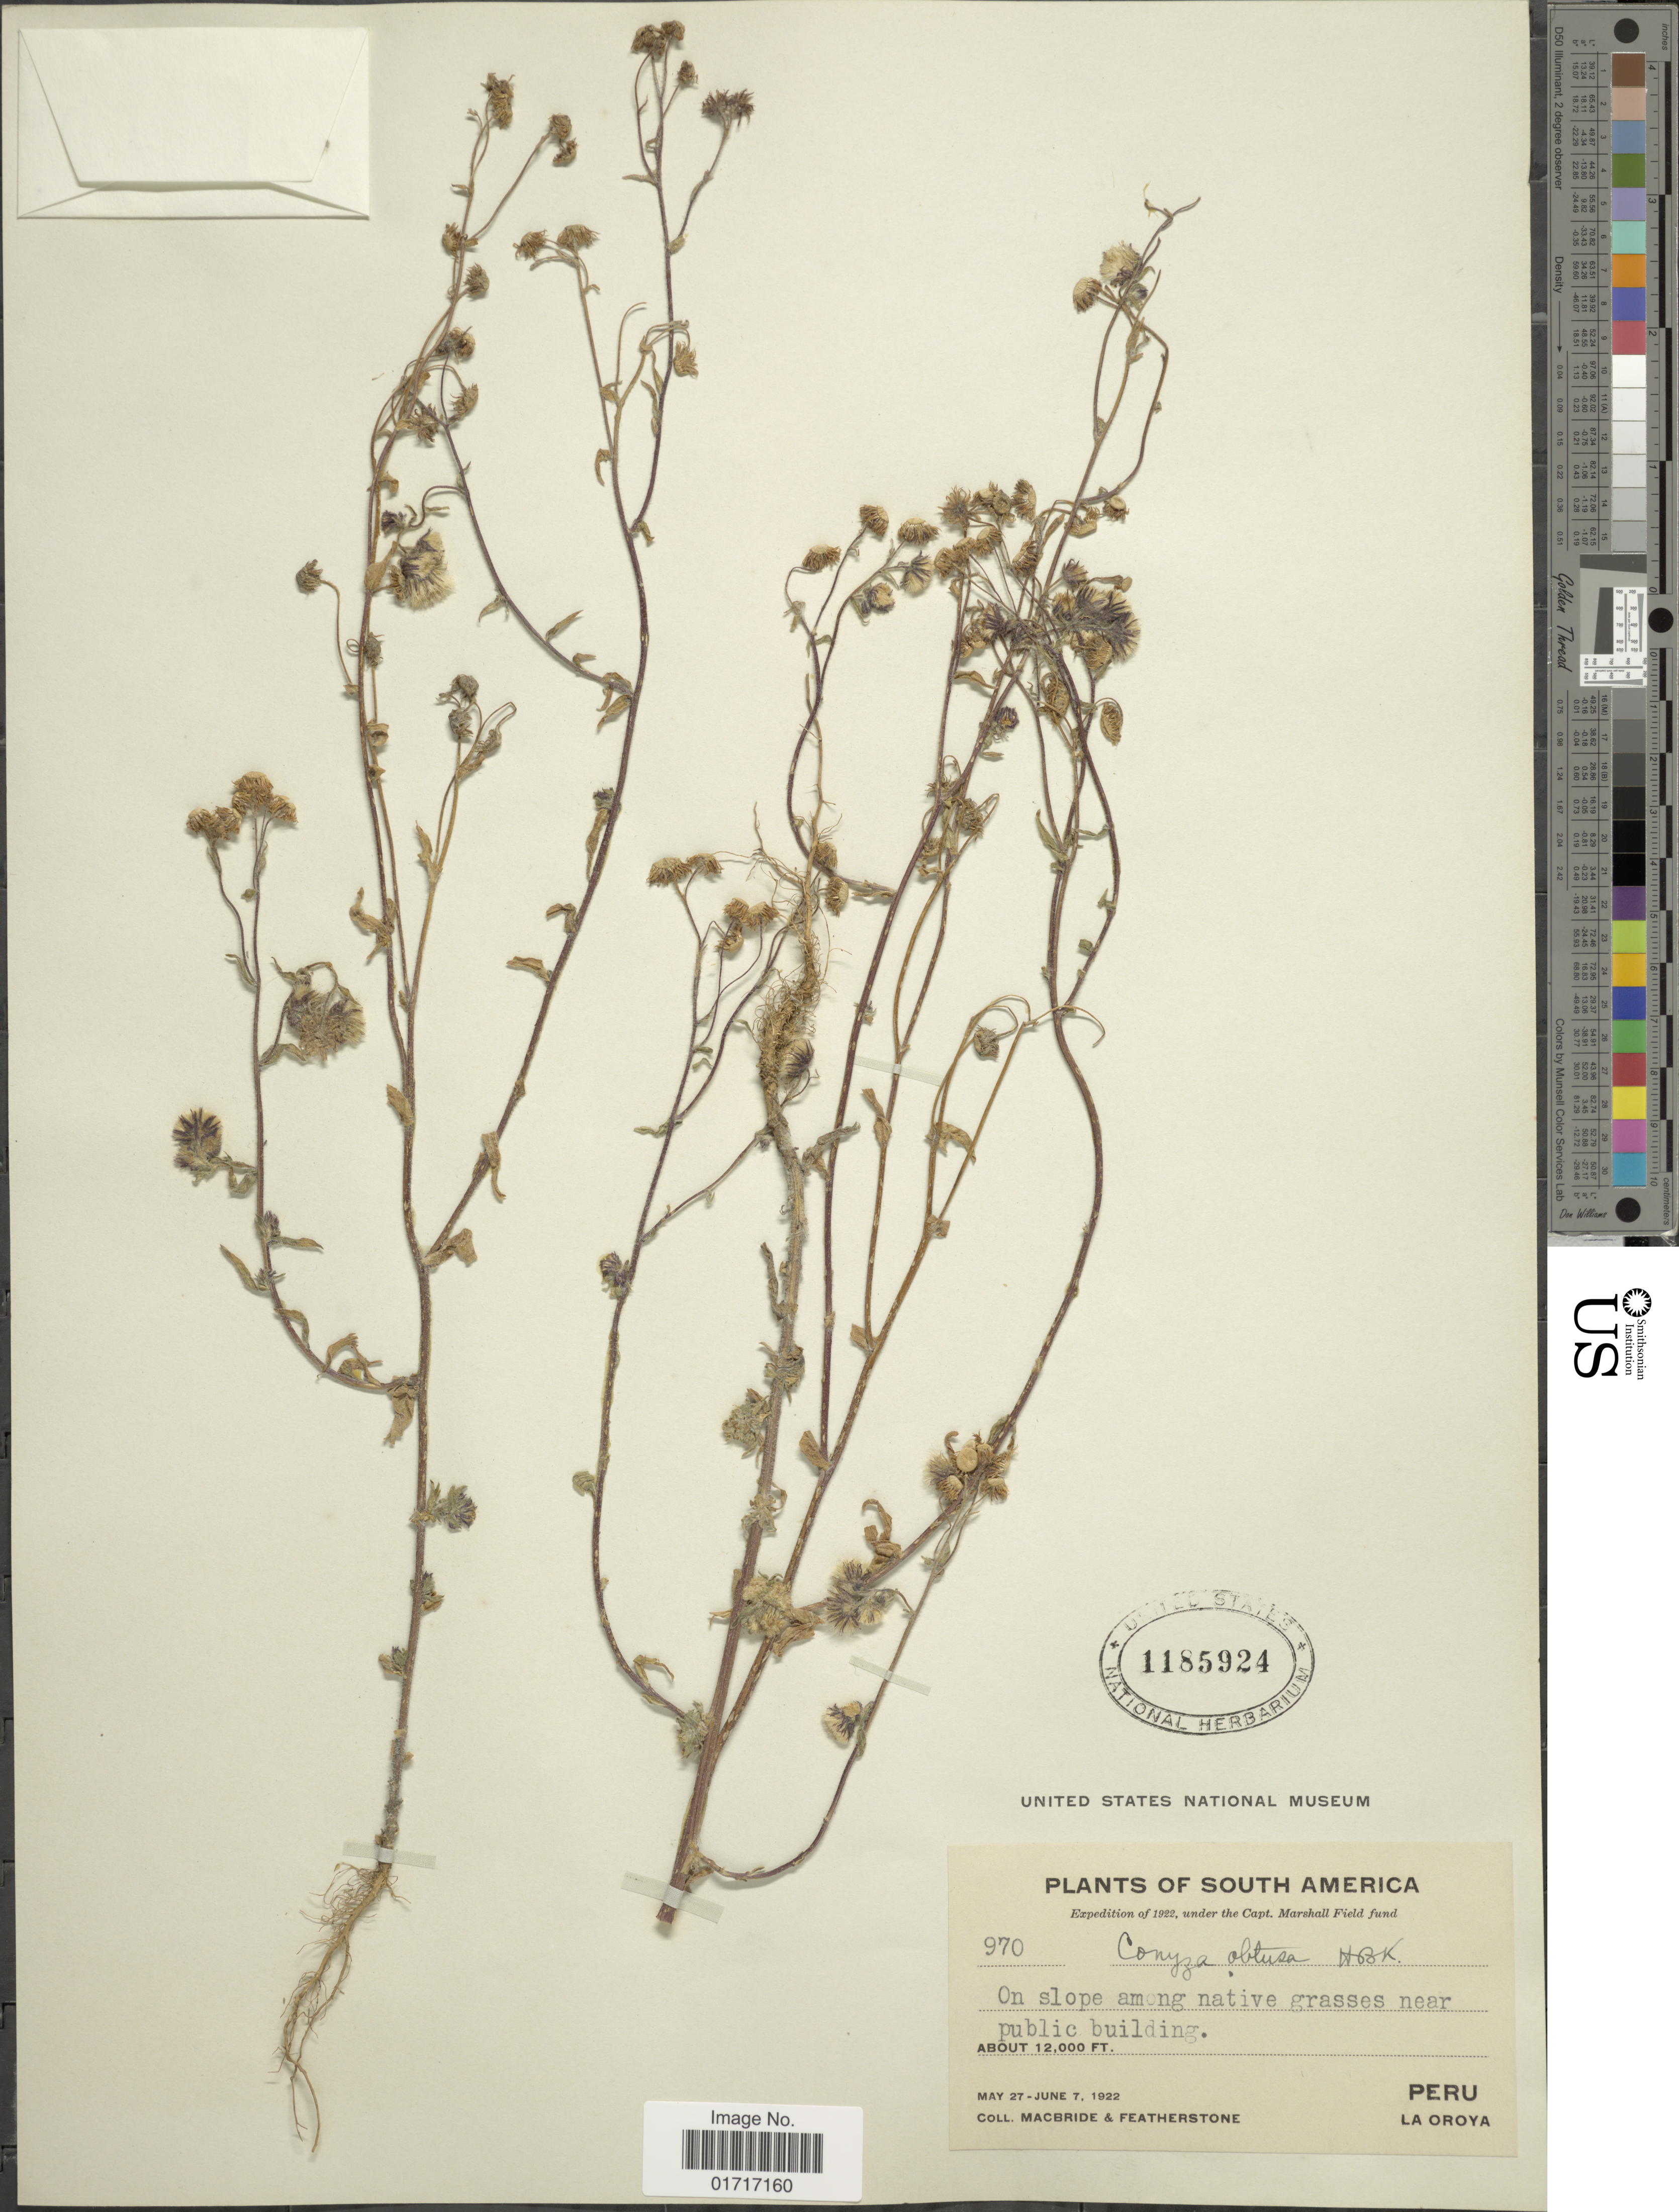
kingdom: Plantae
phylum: Tracheophyta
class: Magnoliopsida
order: Asterales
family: Asteraceae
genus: Conyza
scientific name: Conyza coronopifolia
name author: Kunth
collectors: Macbride, -- & -. Featherstone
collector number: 970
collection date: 1922-05-27/1922-06-07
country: Peru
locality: Peru, La Oroya. On slope among native grasses near public building.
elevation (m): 3658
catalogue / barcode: US 1185924